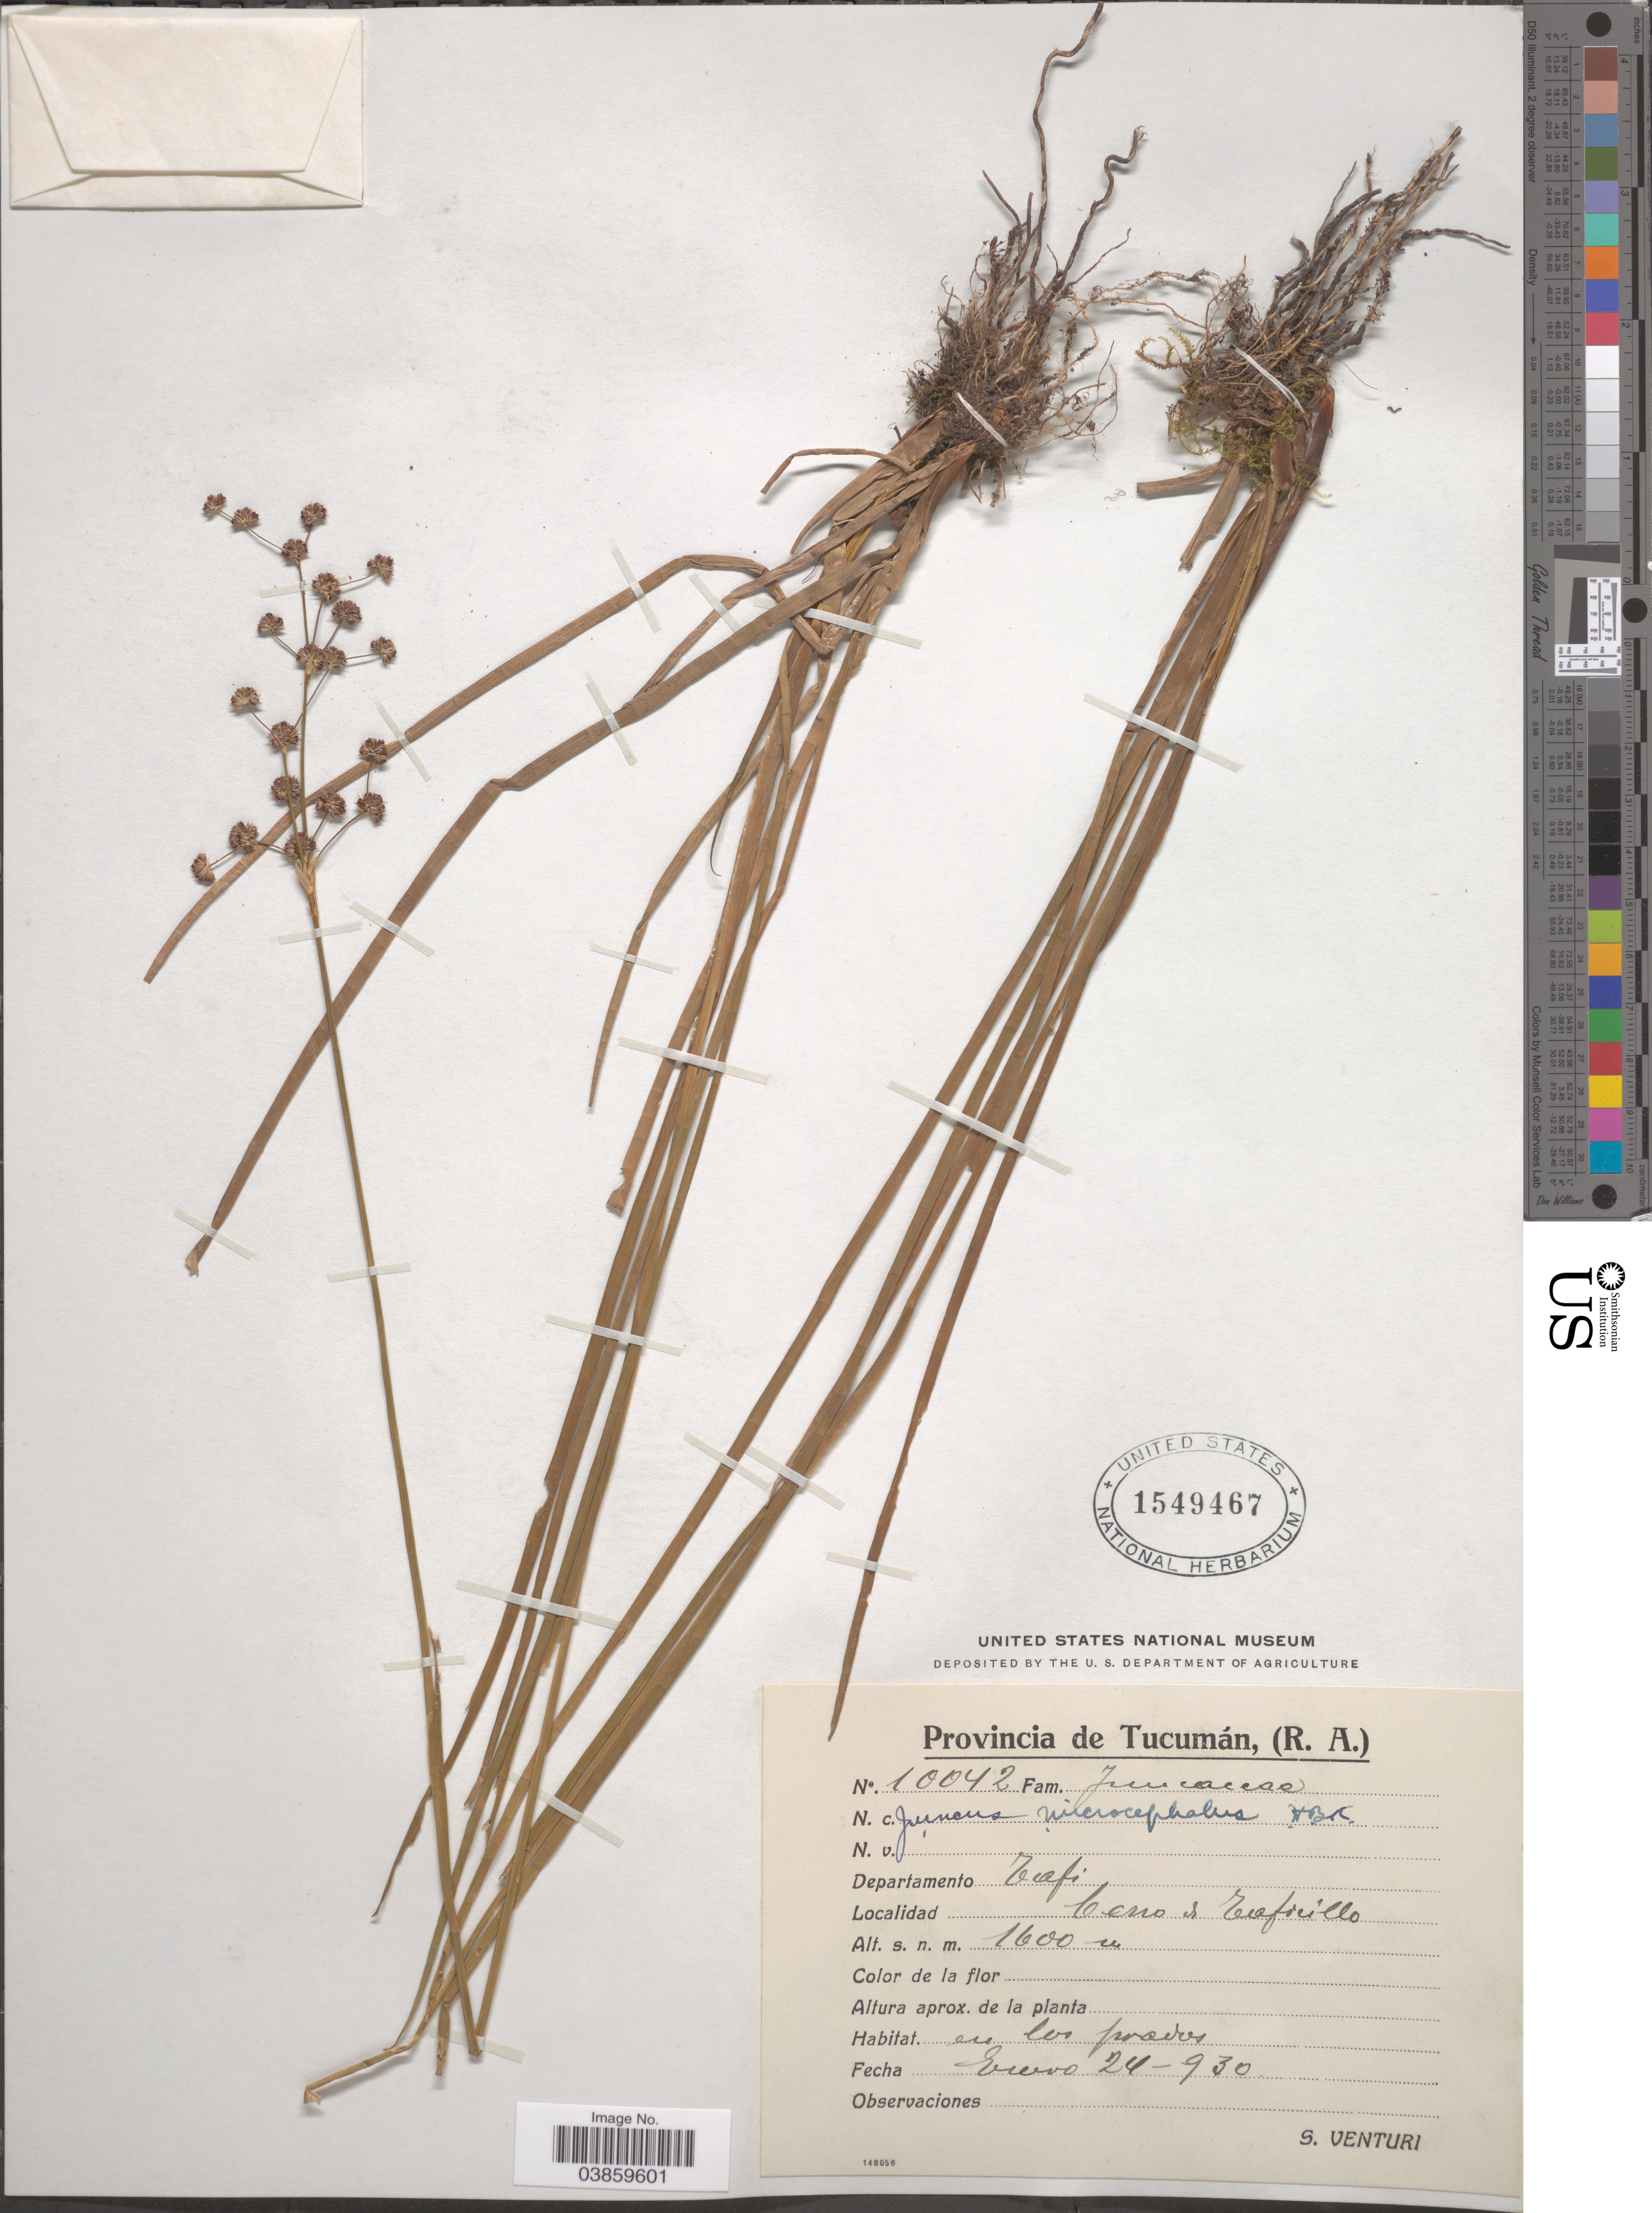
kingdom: Plantae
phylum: Tracheophyta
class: Liliopsida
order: Poales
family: Juncaceae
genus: Juncus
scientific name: Juncus microcephalus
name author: Kunth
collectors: S. Venturi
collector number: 10042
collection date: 1930-01-24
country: Argentina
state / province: Tucuman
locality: Departamento Tafi. Cerro de Tafirillo.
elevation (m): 1600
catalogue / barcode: US 1549467